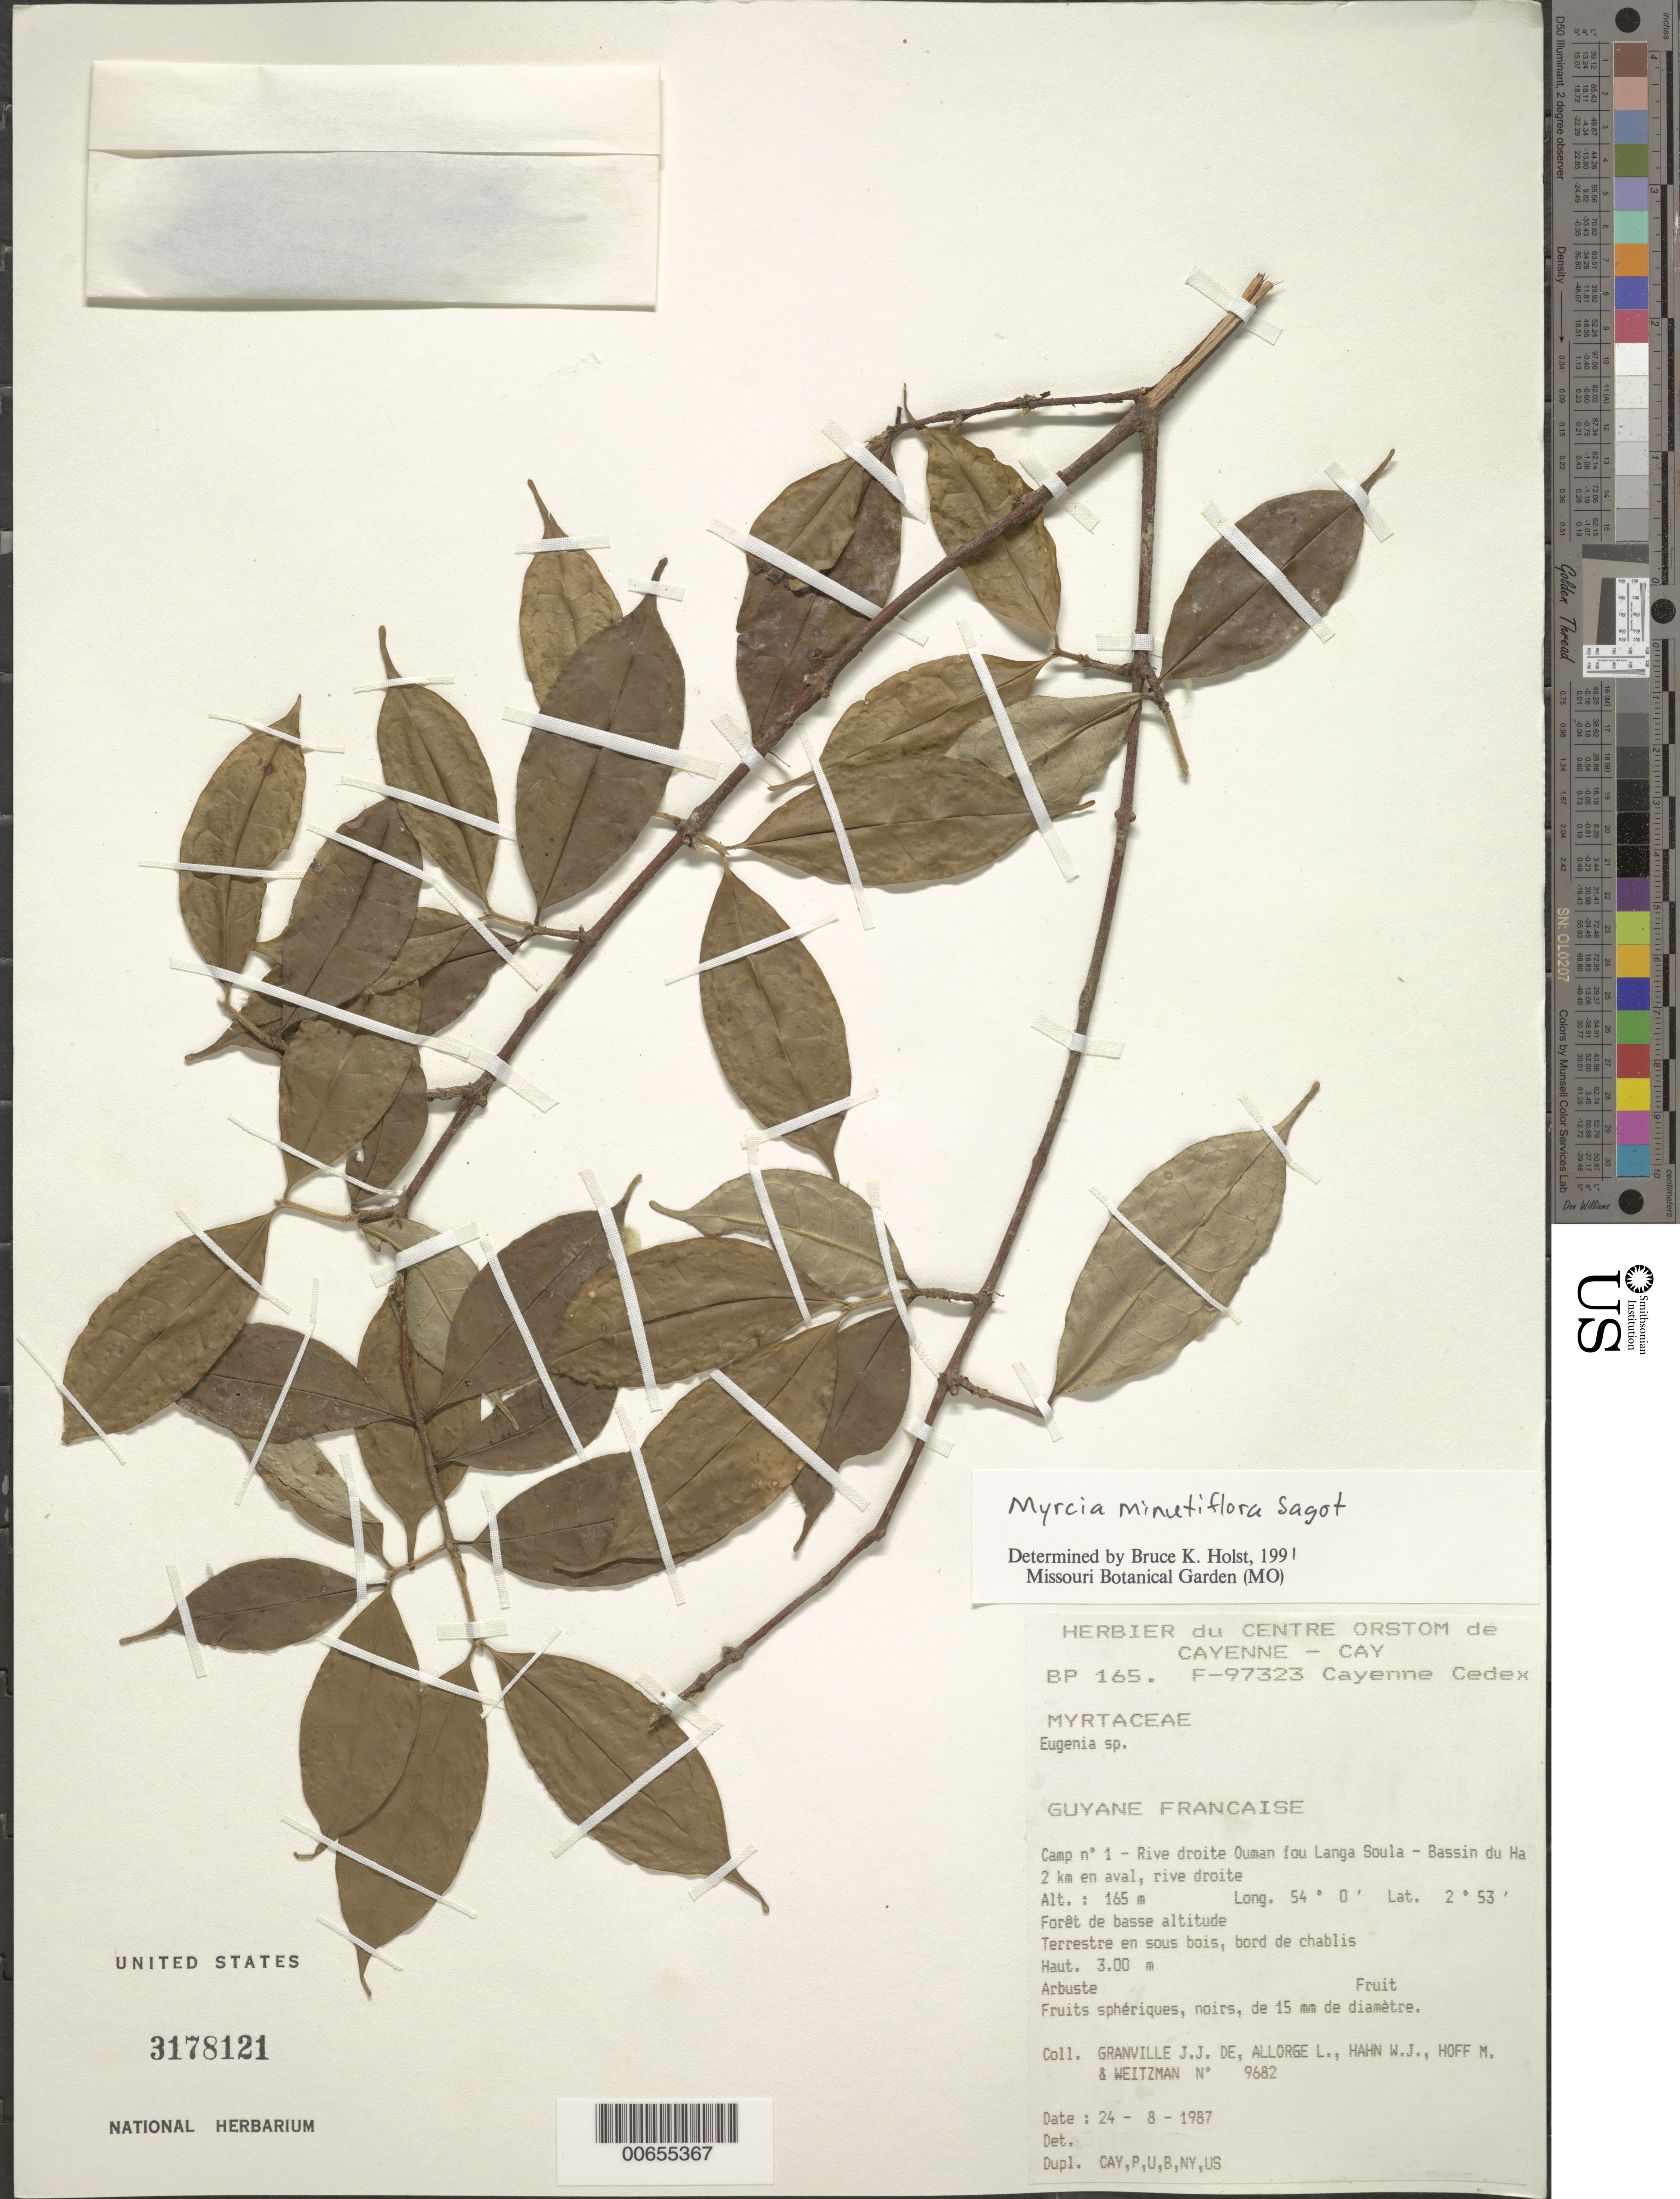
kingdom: Plantae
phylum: Tracheophyta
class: Magnoliopsida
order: Myrtales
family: Myrtaceae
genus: Myrcia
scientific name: Myrcia minutiflora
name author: Sagot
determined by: Holst, Bruce K.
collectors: J.-J. de Granville, L. Allorge, W. J. Hahn, M. Hoff & A. L. Weitzman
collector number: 9682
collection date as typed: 24-Aug-87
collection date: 1987-08-24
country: French Guiana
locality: Ouman fou Langa Soula, Camp #1, Bassin du Haut-Marouini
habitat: Forêt de basse altitude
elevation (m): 165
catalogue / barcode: US 3178121